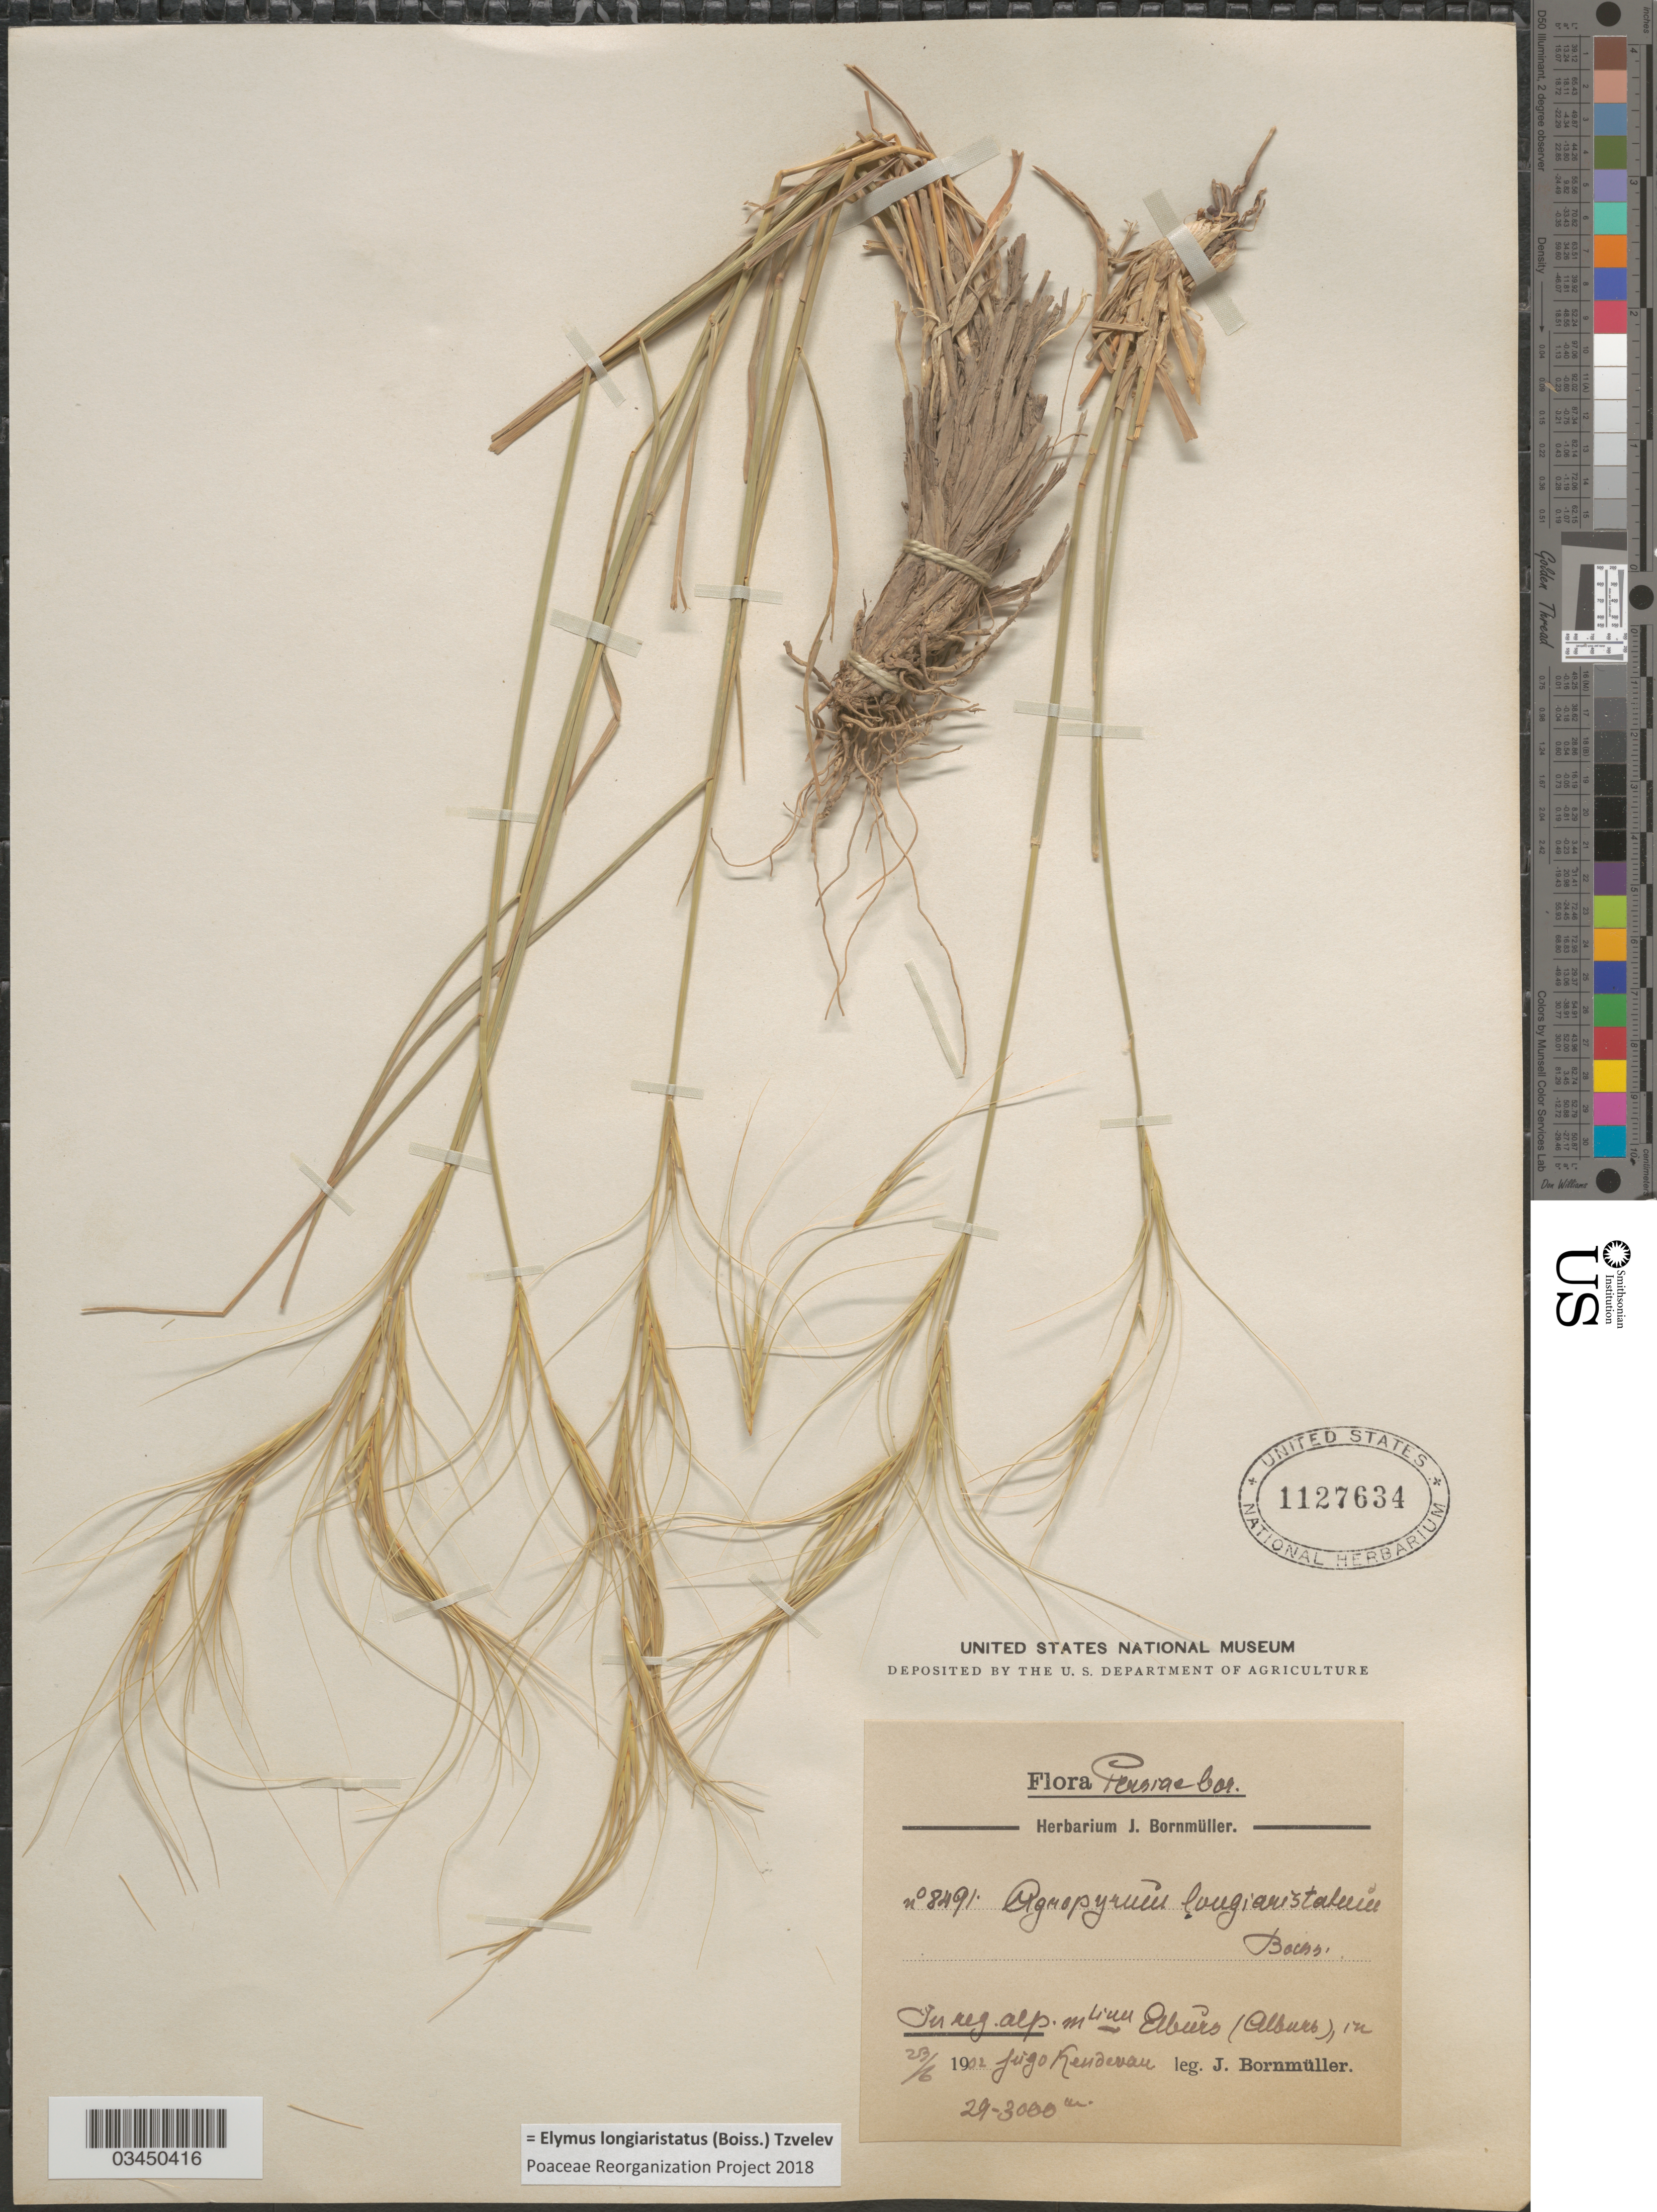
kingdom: Plantae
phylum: Tracheophyta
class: Liliopsida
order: Poales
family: Poaceae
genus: Elymus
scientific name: Elymus longiaristatus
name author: (Boiss.) Tzvelev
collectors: J. Bornmüller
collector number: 8491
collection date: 1901-06-23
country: Iran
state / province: Alborz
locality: Persiae bor. In reg. alp. m linn Elbûrs (Alburs), in jugo Kendevan.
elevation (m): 2900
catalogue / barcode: US 1127634